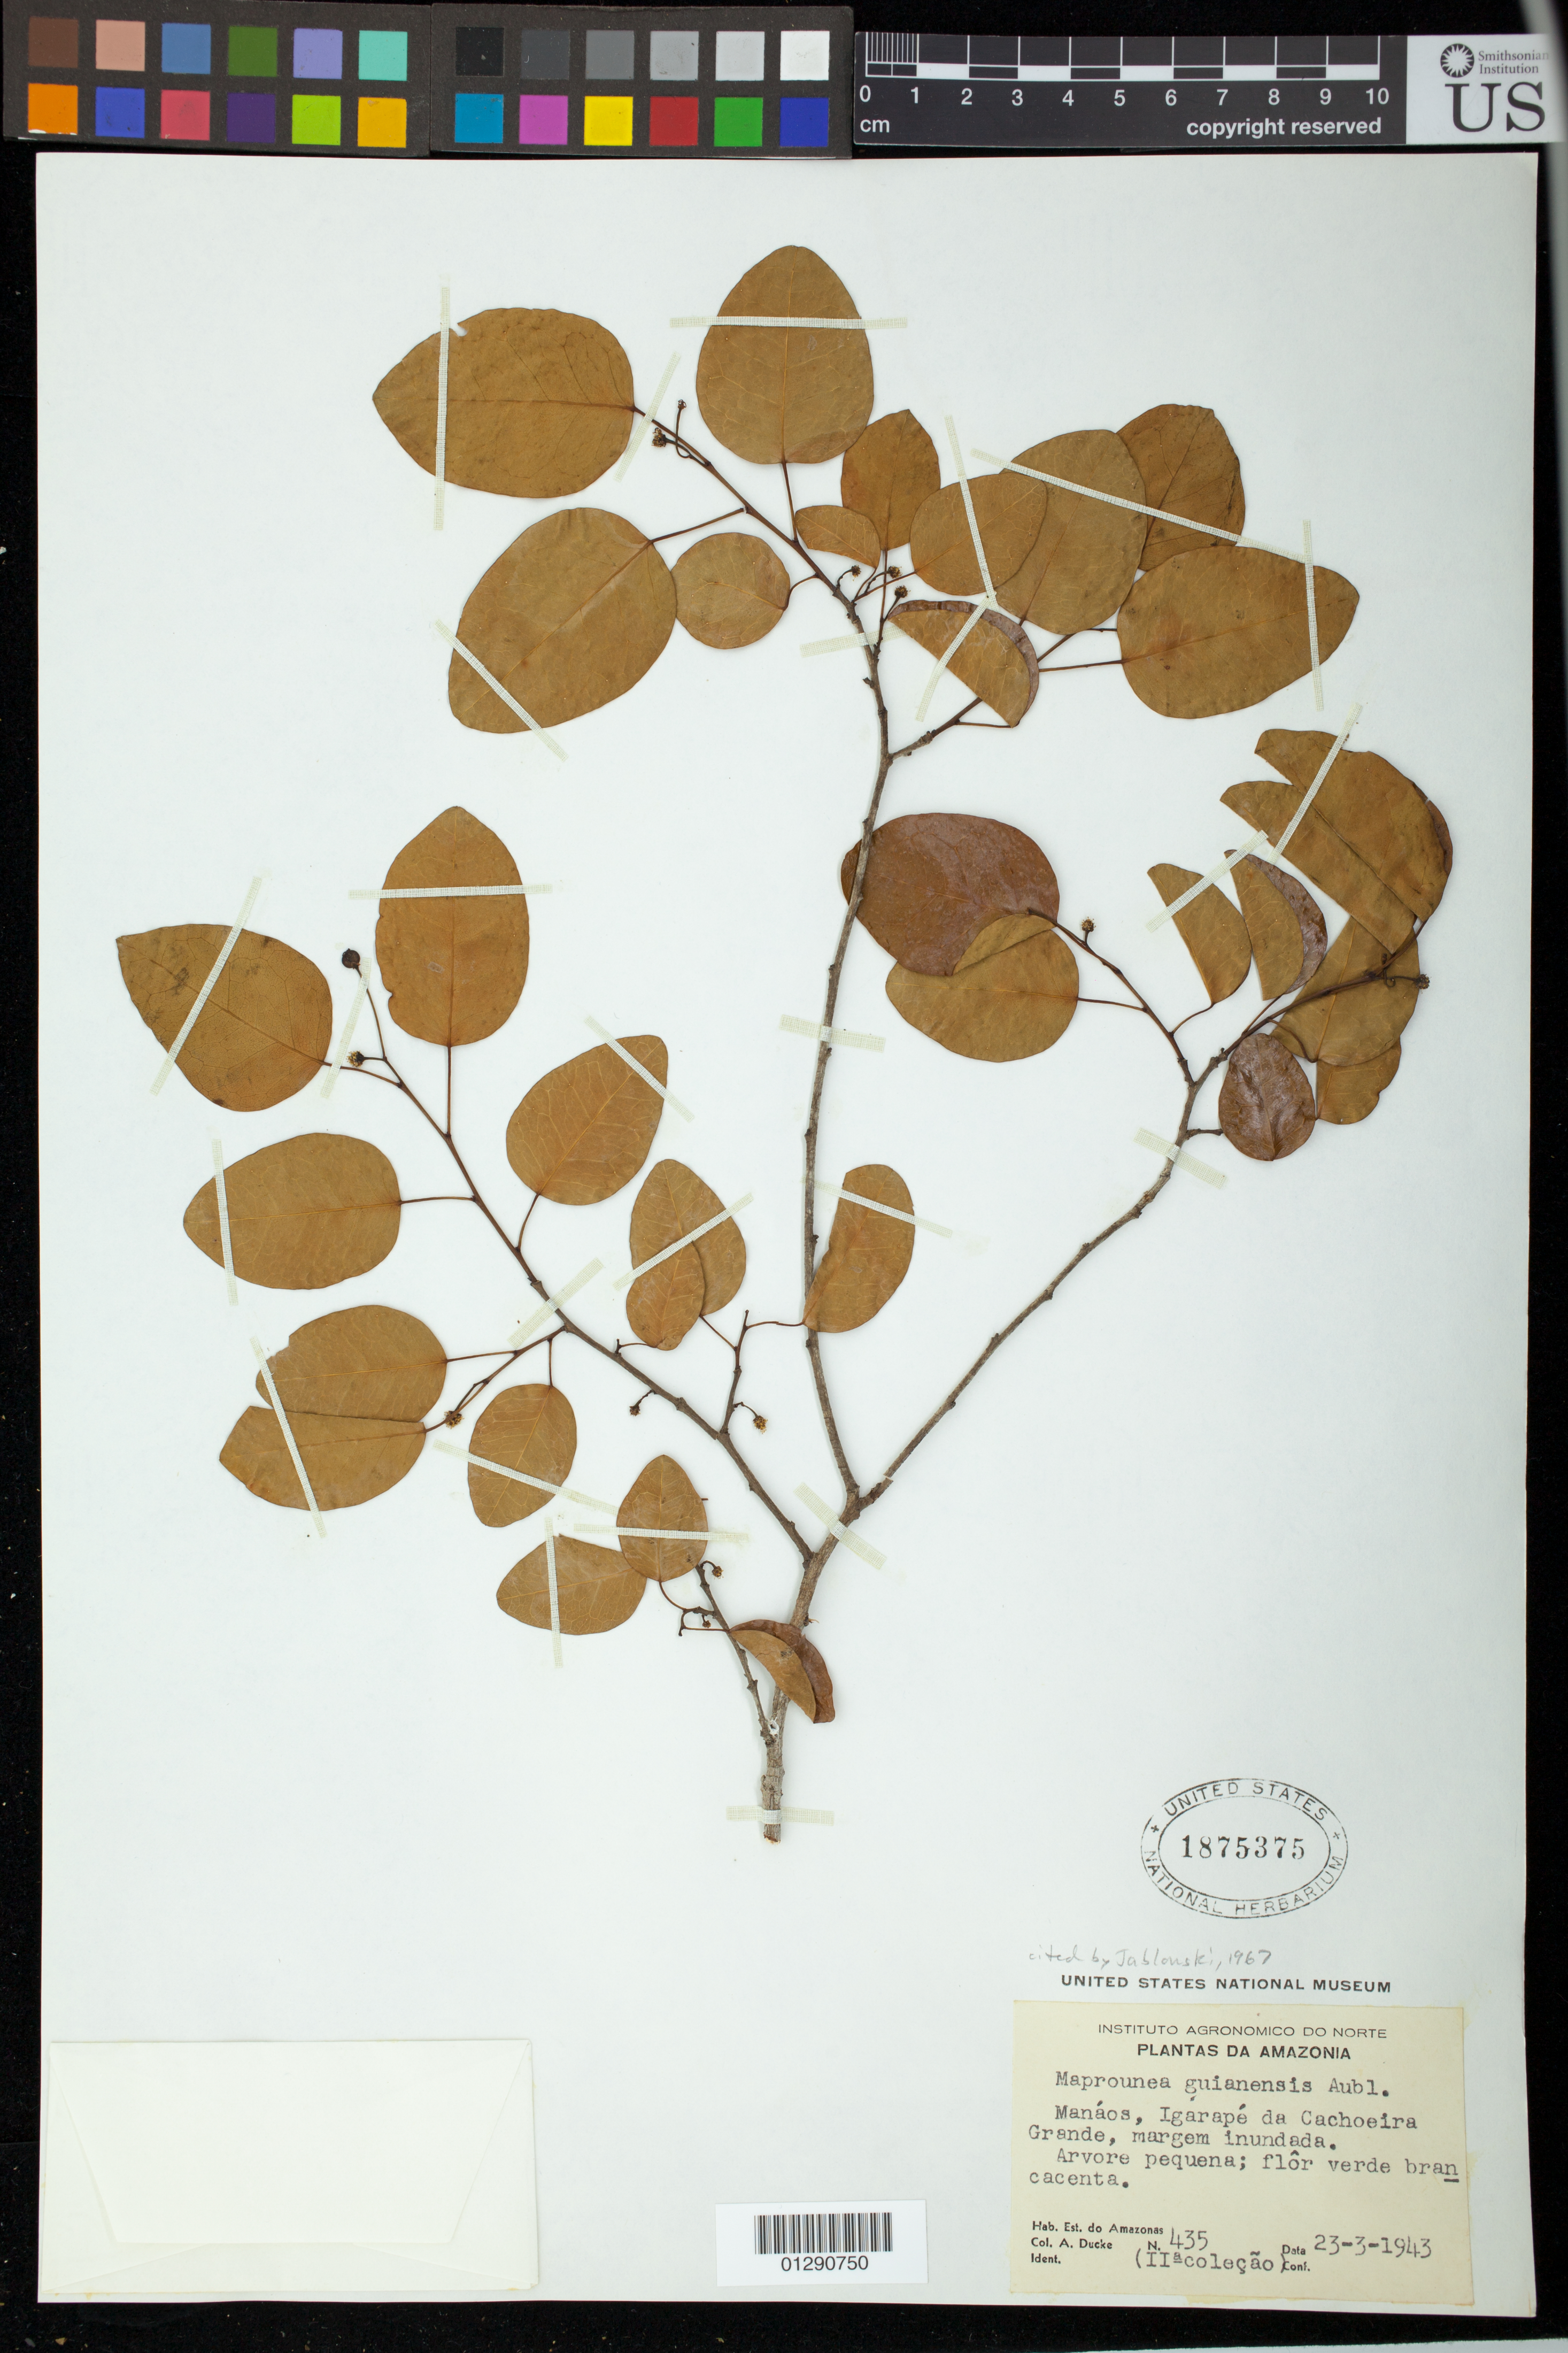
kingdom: Plantae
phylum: Tracheophyta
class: Magnoliopsida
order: Malpighiales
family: Euphorbiaceae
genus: Maprounea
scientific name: Maprounea guianensis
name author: Aubl.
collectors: A. Ducke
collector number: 435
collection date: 1943-03-23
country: Brazil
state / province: Amazonas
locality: Manaos, Igarape da Cachoeira Grande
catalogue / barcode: US 1875375